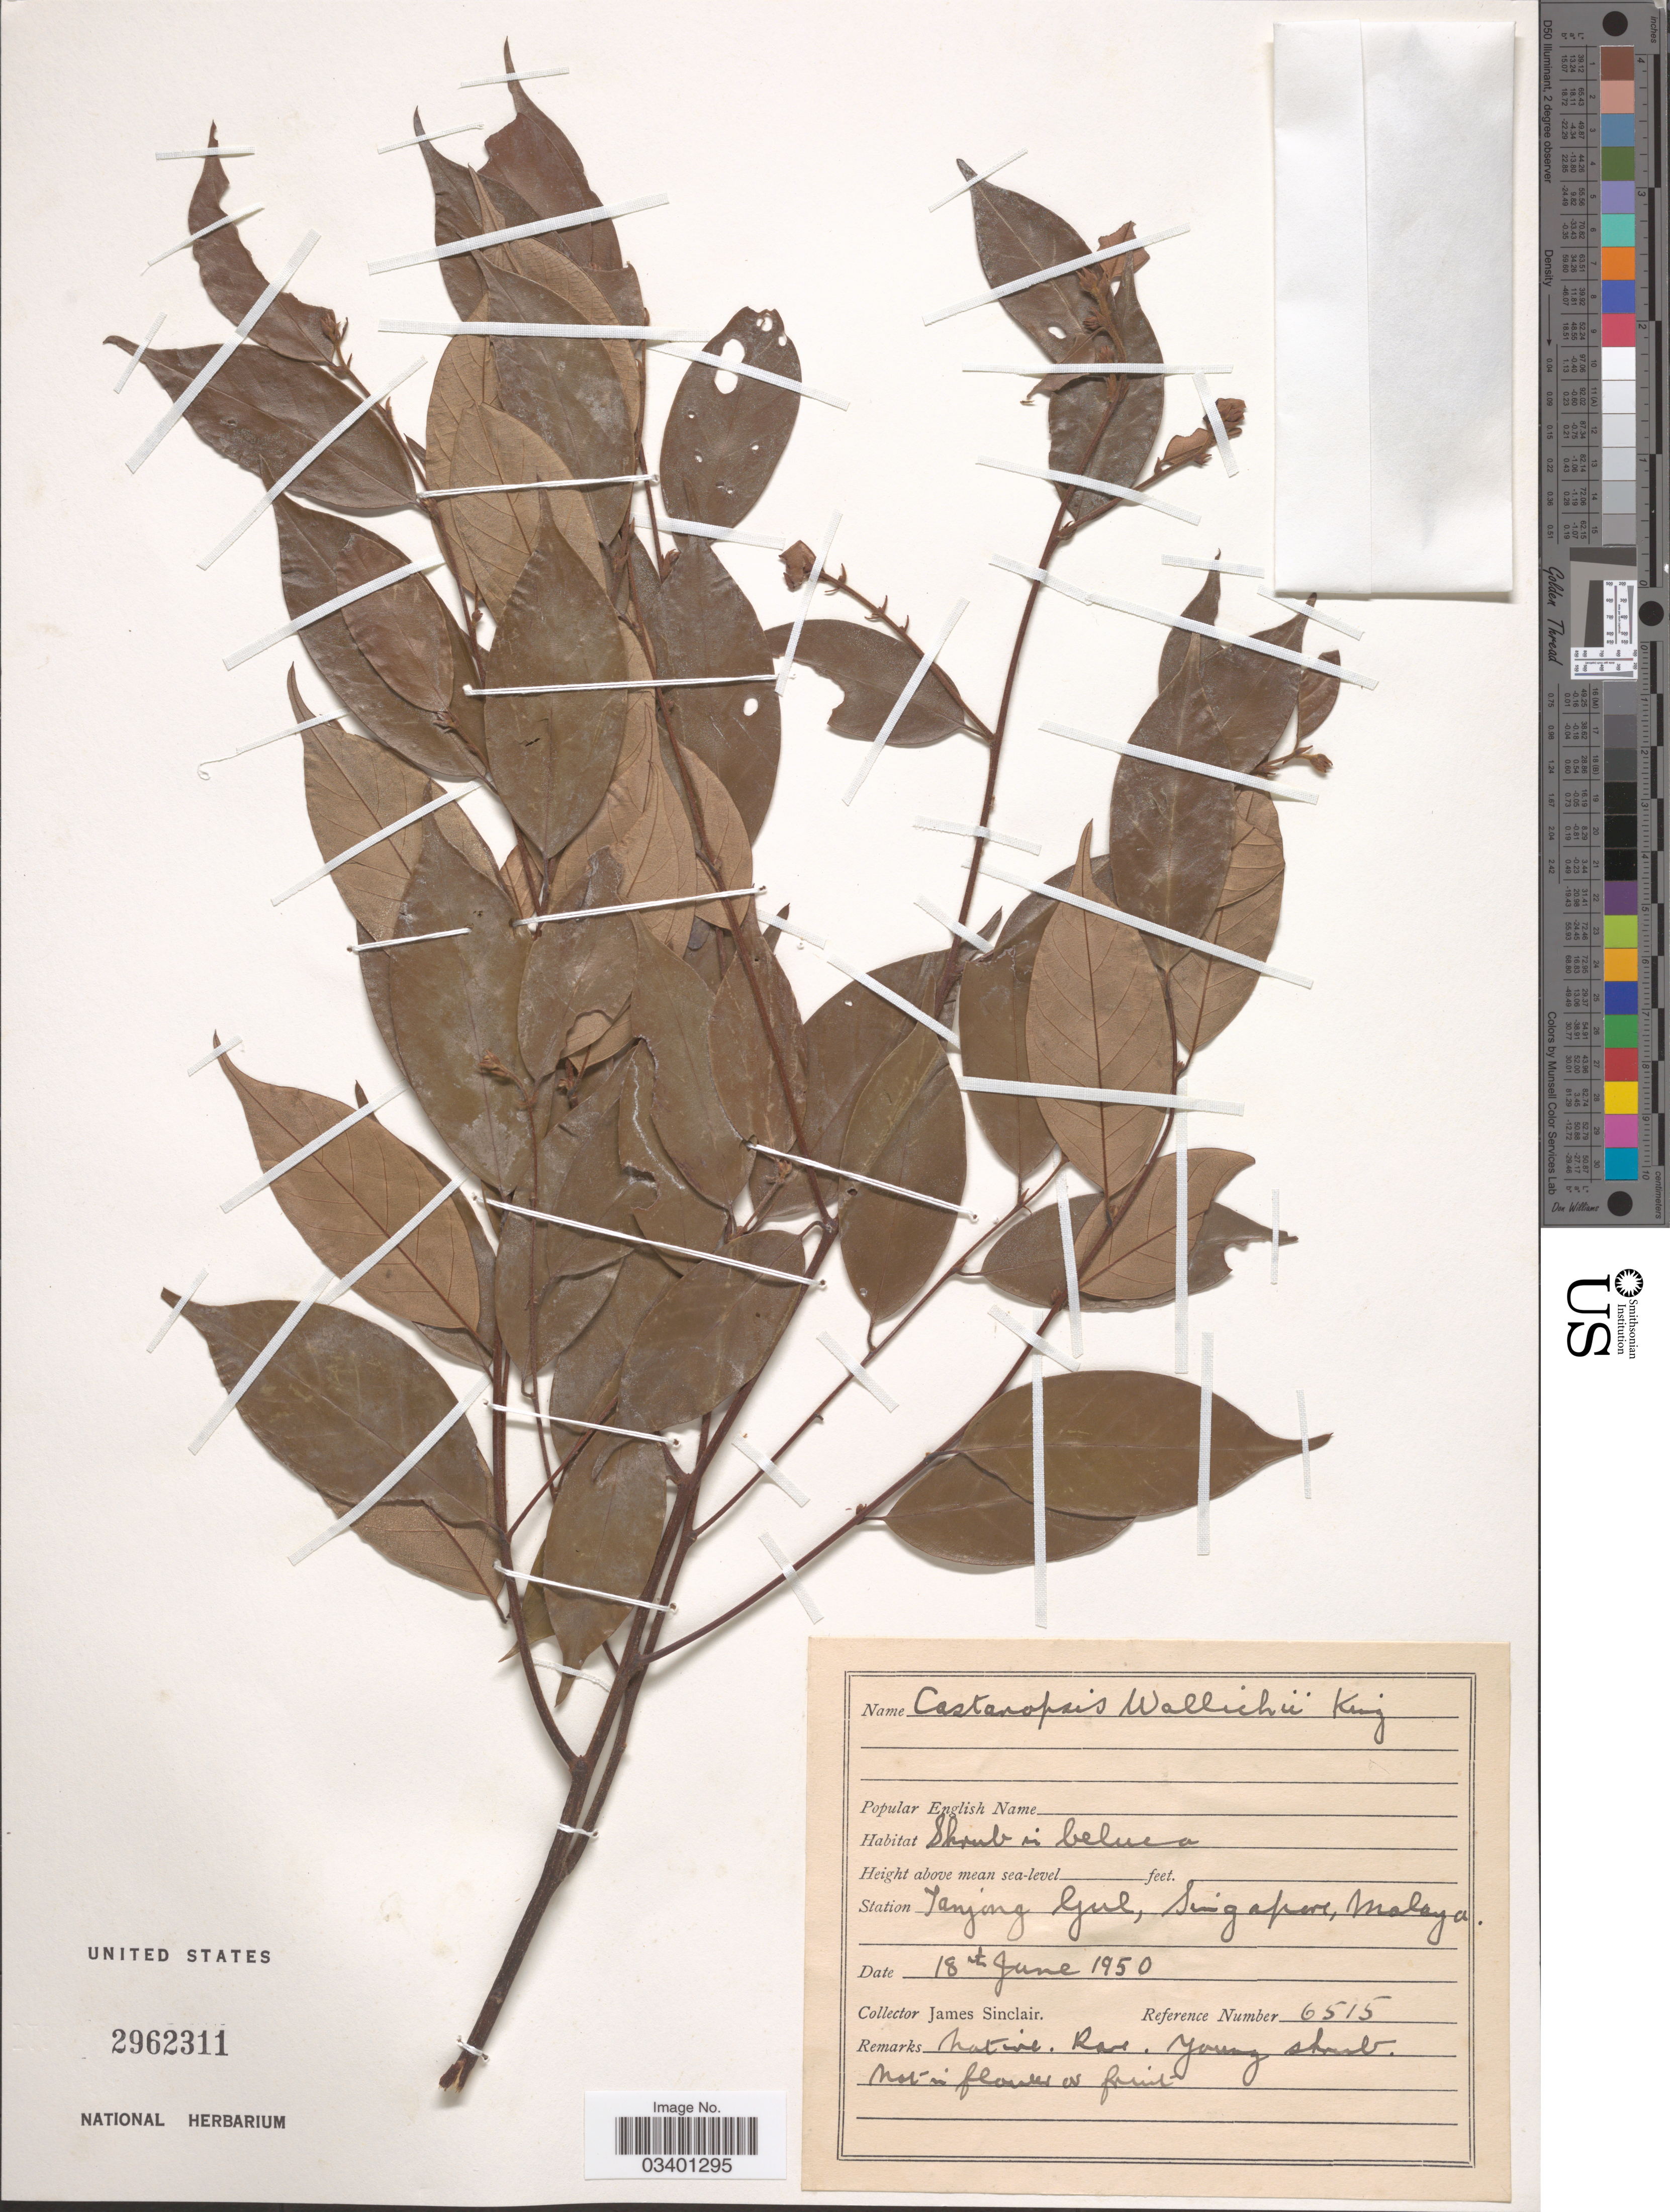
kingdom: Plantae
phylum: Tracheophyta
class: Magnoliopsida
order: Fagales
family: Fagaceae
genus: Castanopsis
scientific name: Castanopsis wallichii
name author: R.M. King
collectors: J. Sinclair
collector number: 6515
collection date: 1950-06-18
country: Singapore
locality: Station Tanjong Gul, Malaya.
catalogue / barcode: US 2962311